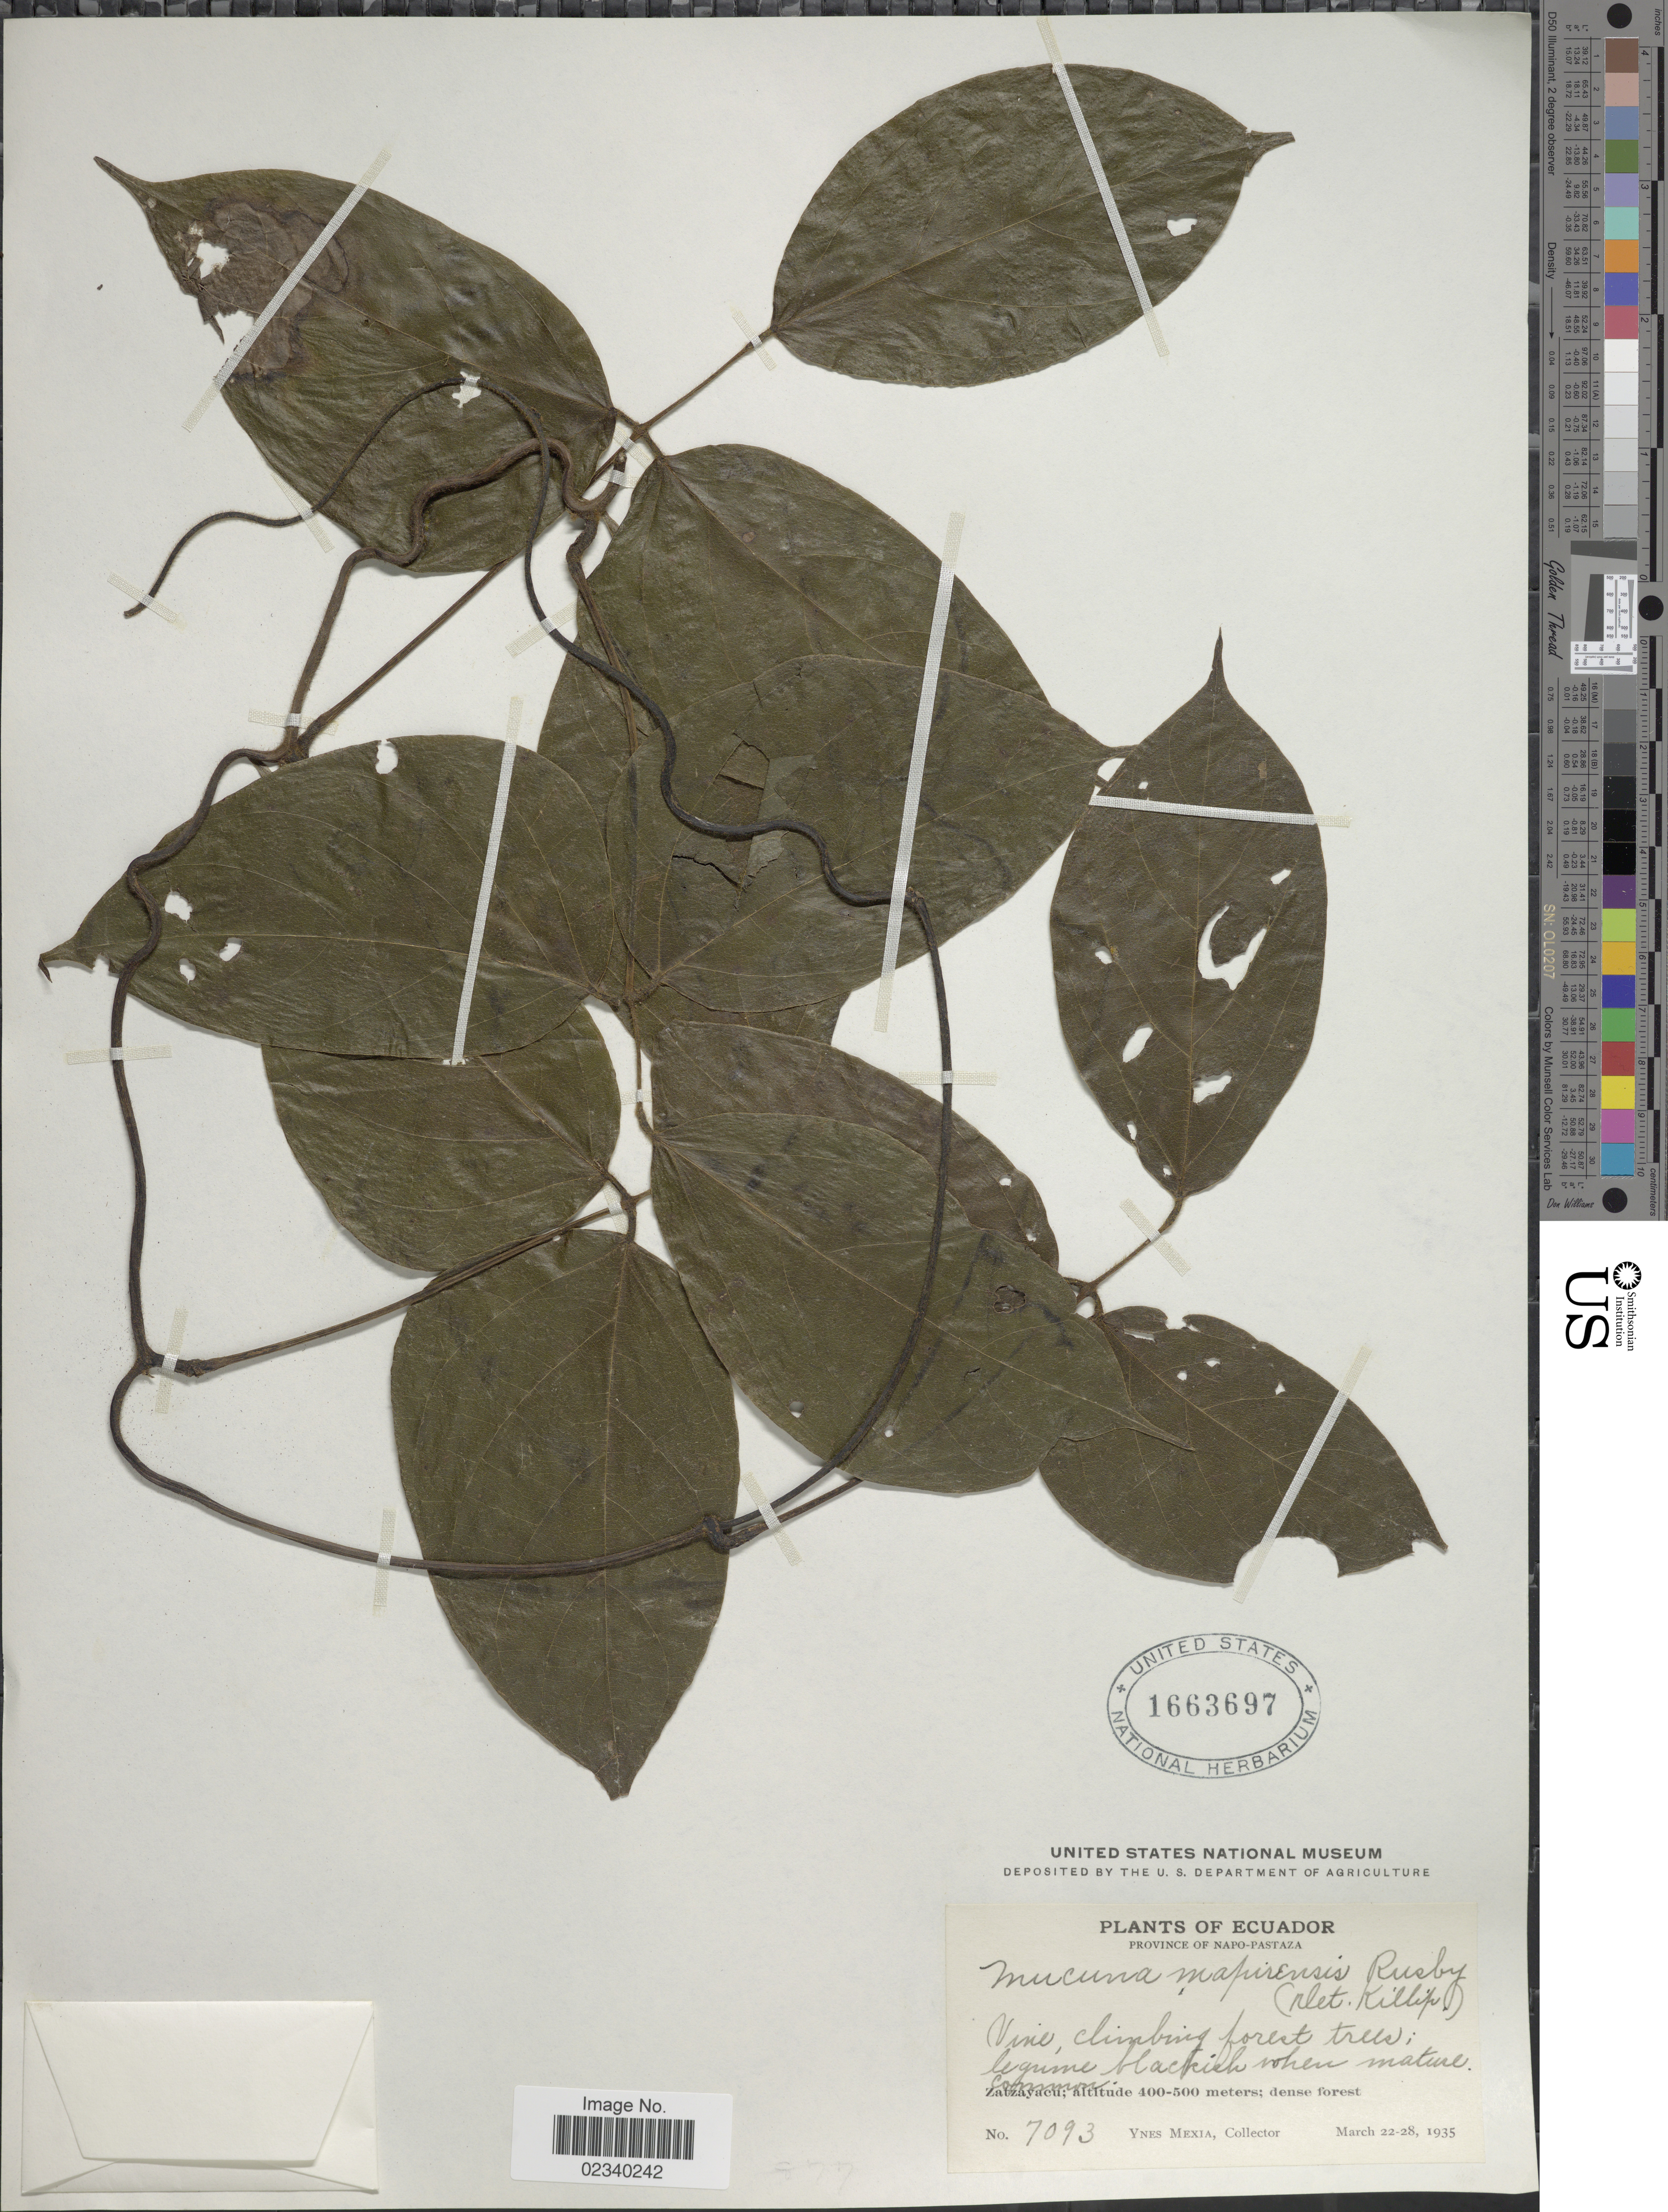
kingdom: Plantae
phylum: Tracheophyta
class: Magnoliopsida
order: Fabales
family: Fabaceae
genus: Mucuna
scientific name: Mucuna mapirensis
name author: Rusby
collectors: Y. Mexia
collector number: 7093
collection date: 1935-03-22/1935-03-28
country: Ecuador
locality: Province of Napo- Pastaza. Zatzayacu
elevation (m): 400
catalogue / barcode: US 1663697